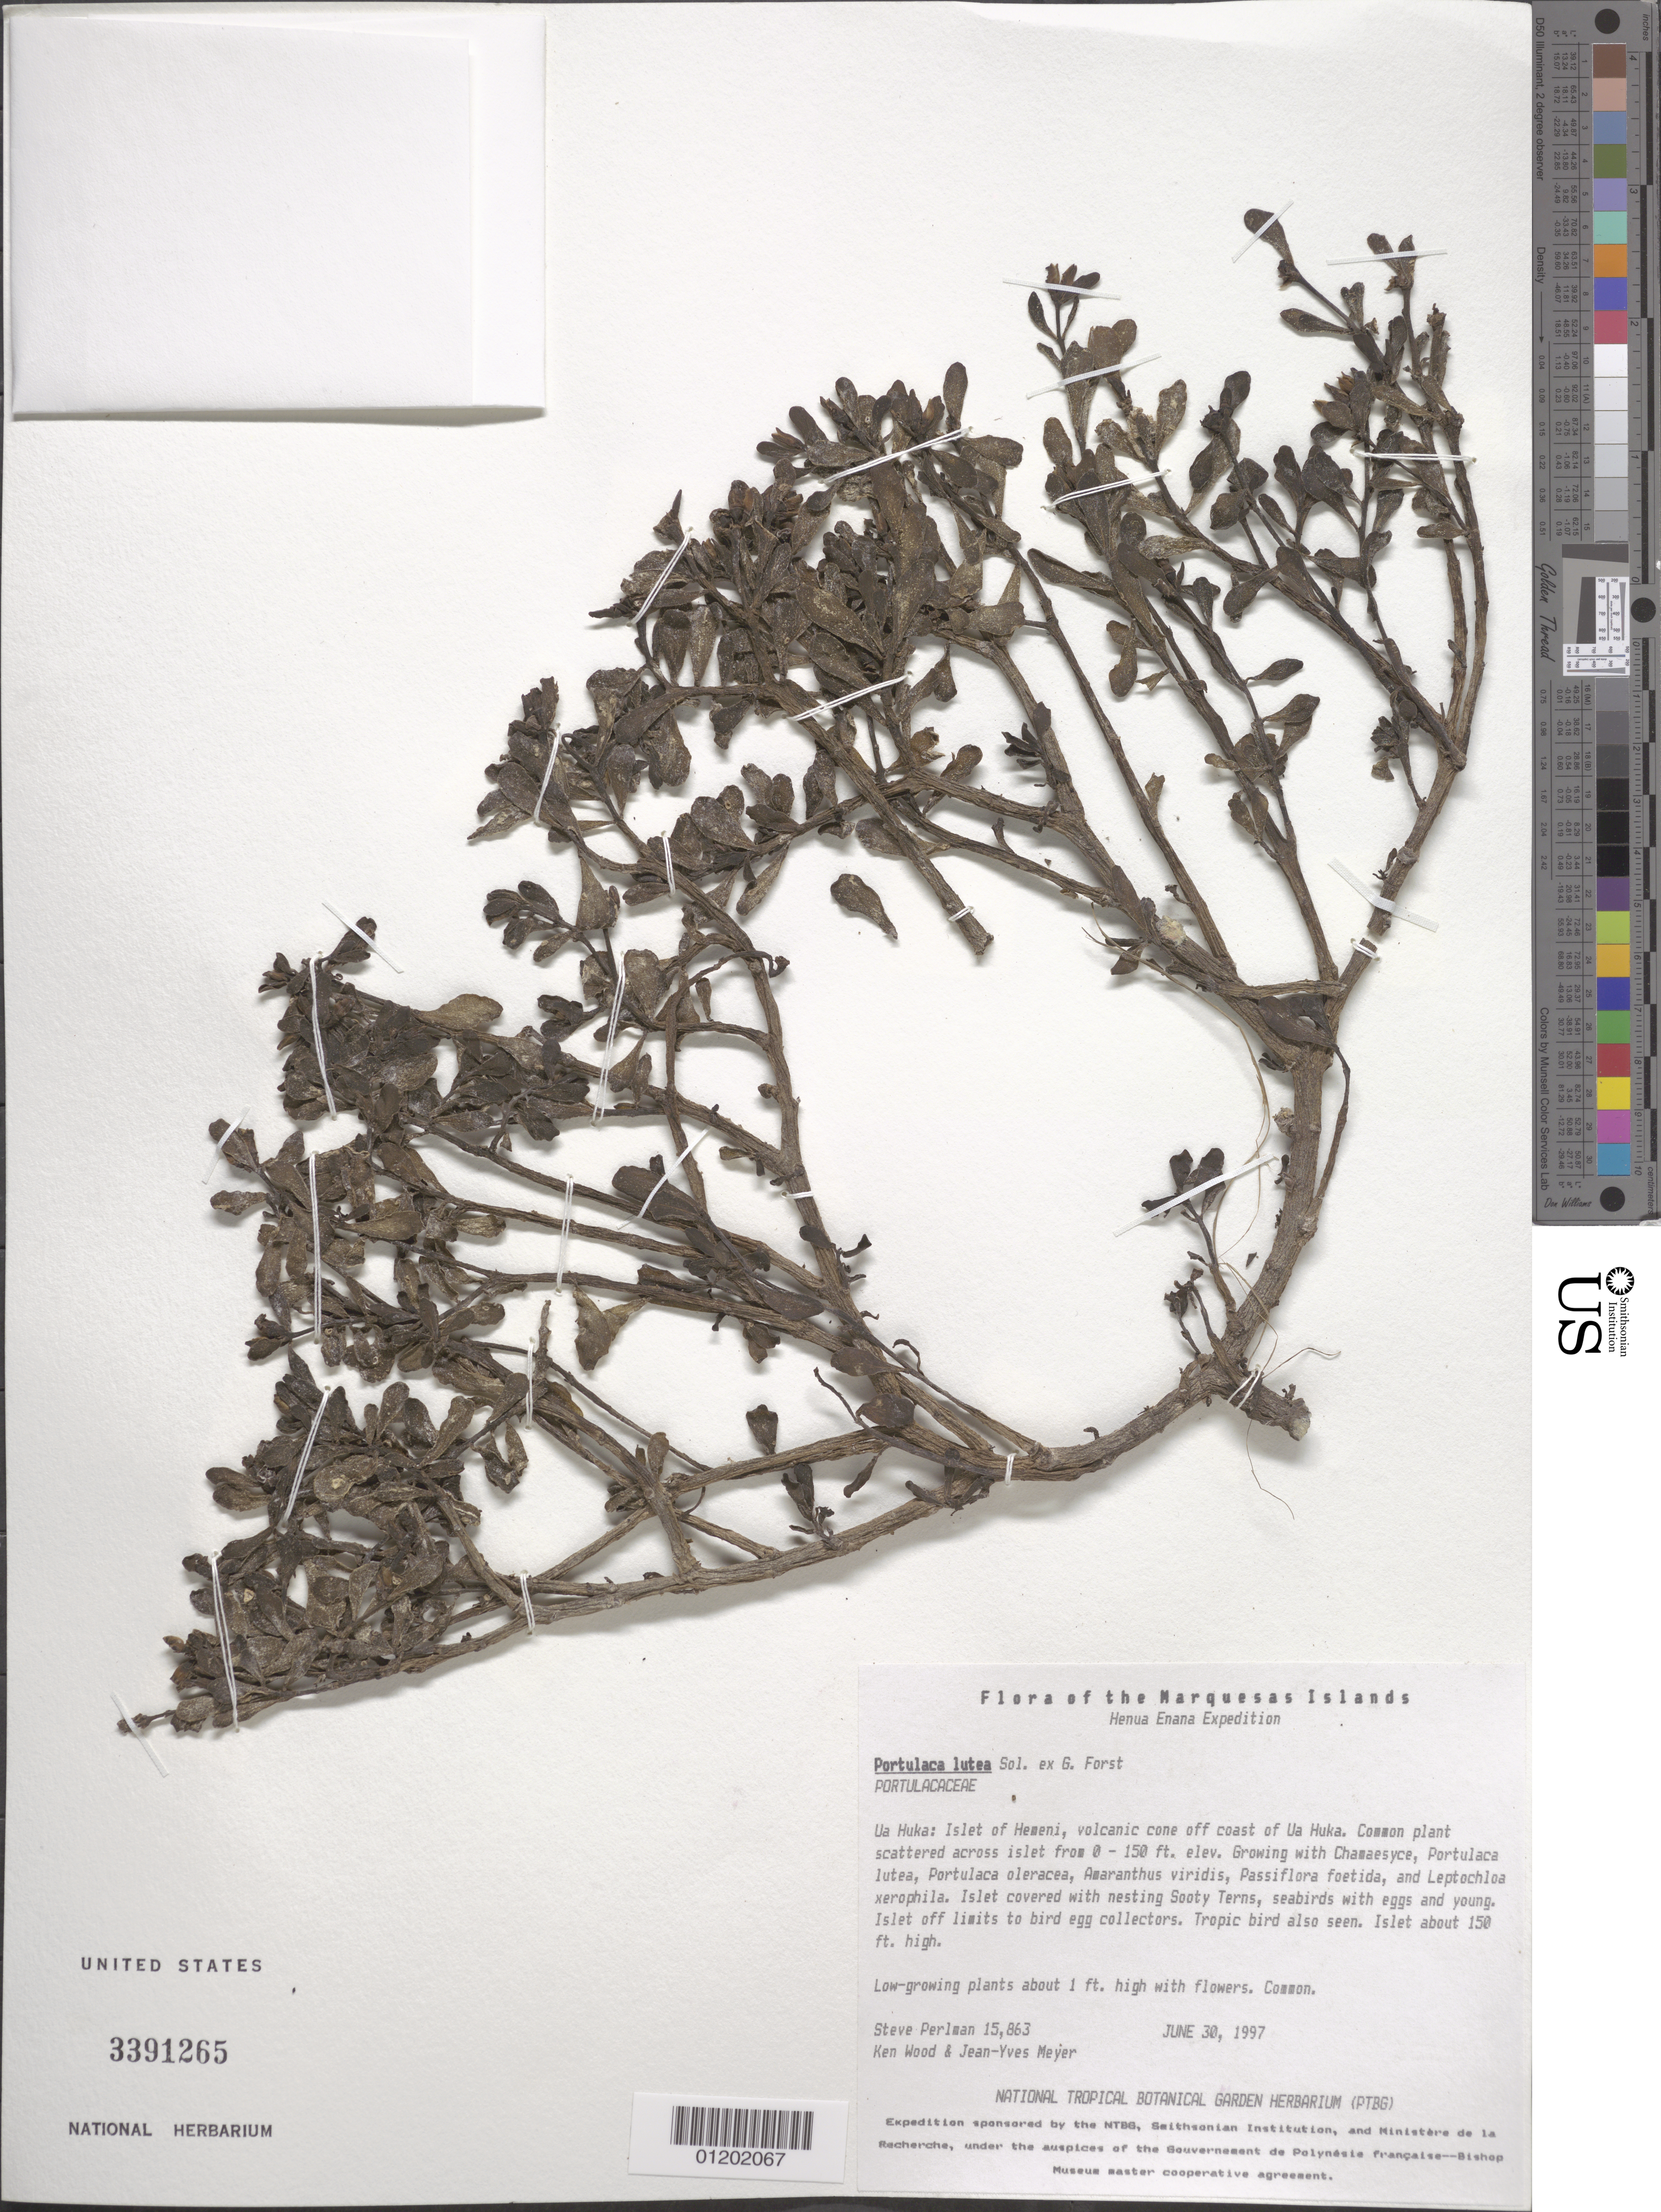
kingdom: Plantae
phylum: Tracheophyta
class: Magnoliopsida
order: Caryophyllales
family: Portulacaceae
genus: Portulaca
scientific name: Portulaca lutea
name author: Sol. ex G. Forst.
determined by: Florence, J.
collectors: S. P. Perlman, K. R. Wood & J.-Y. Meyer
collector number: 15863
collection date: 1997-06-30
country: French Polynesia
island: Ua Huka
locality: Islet of Hemeni, volcanic cone off coast of Ua Huka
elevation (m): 0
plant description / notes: Islet covered with nesting Sooty Terns, seabirds with eggs, and young. Islet off limits to bird egg collectors. Also seen was Tropic bird.Islet about 150 ft. high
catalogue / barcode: US 3391265